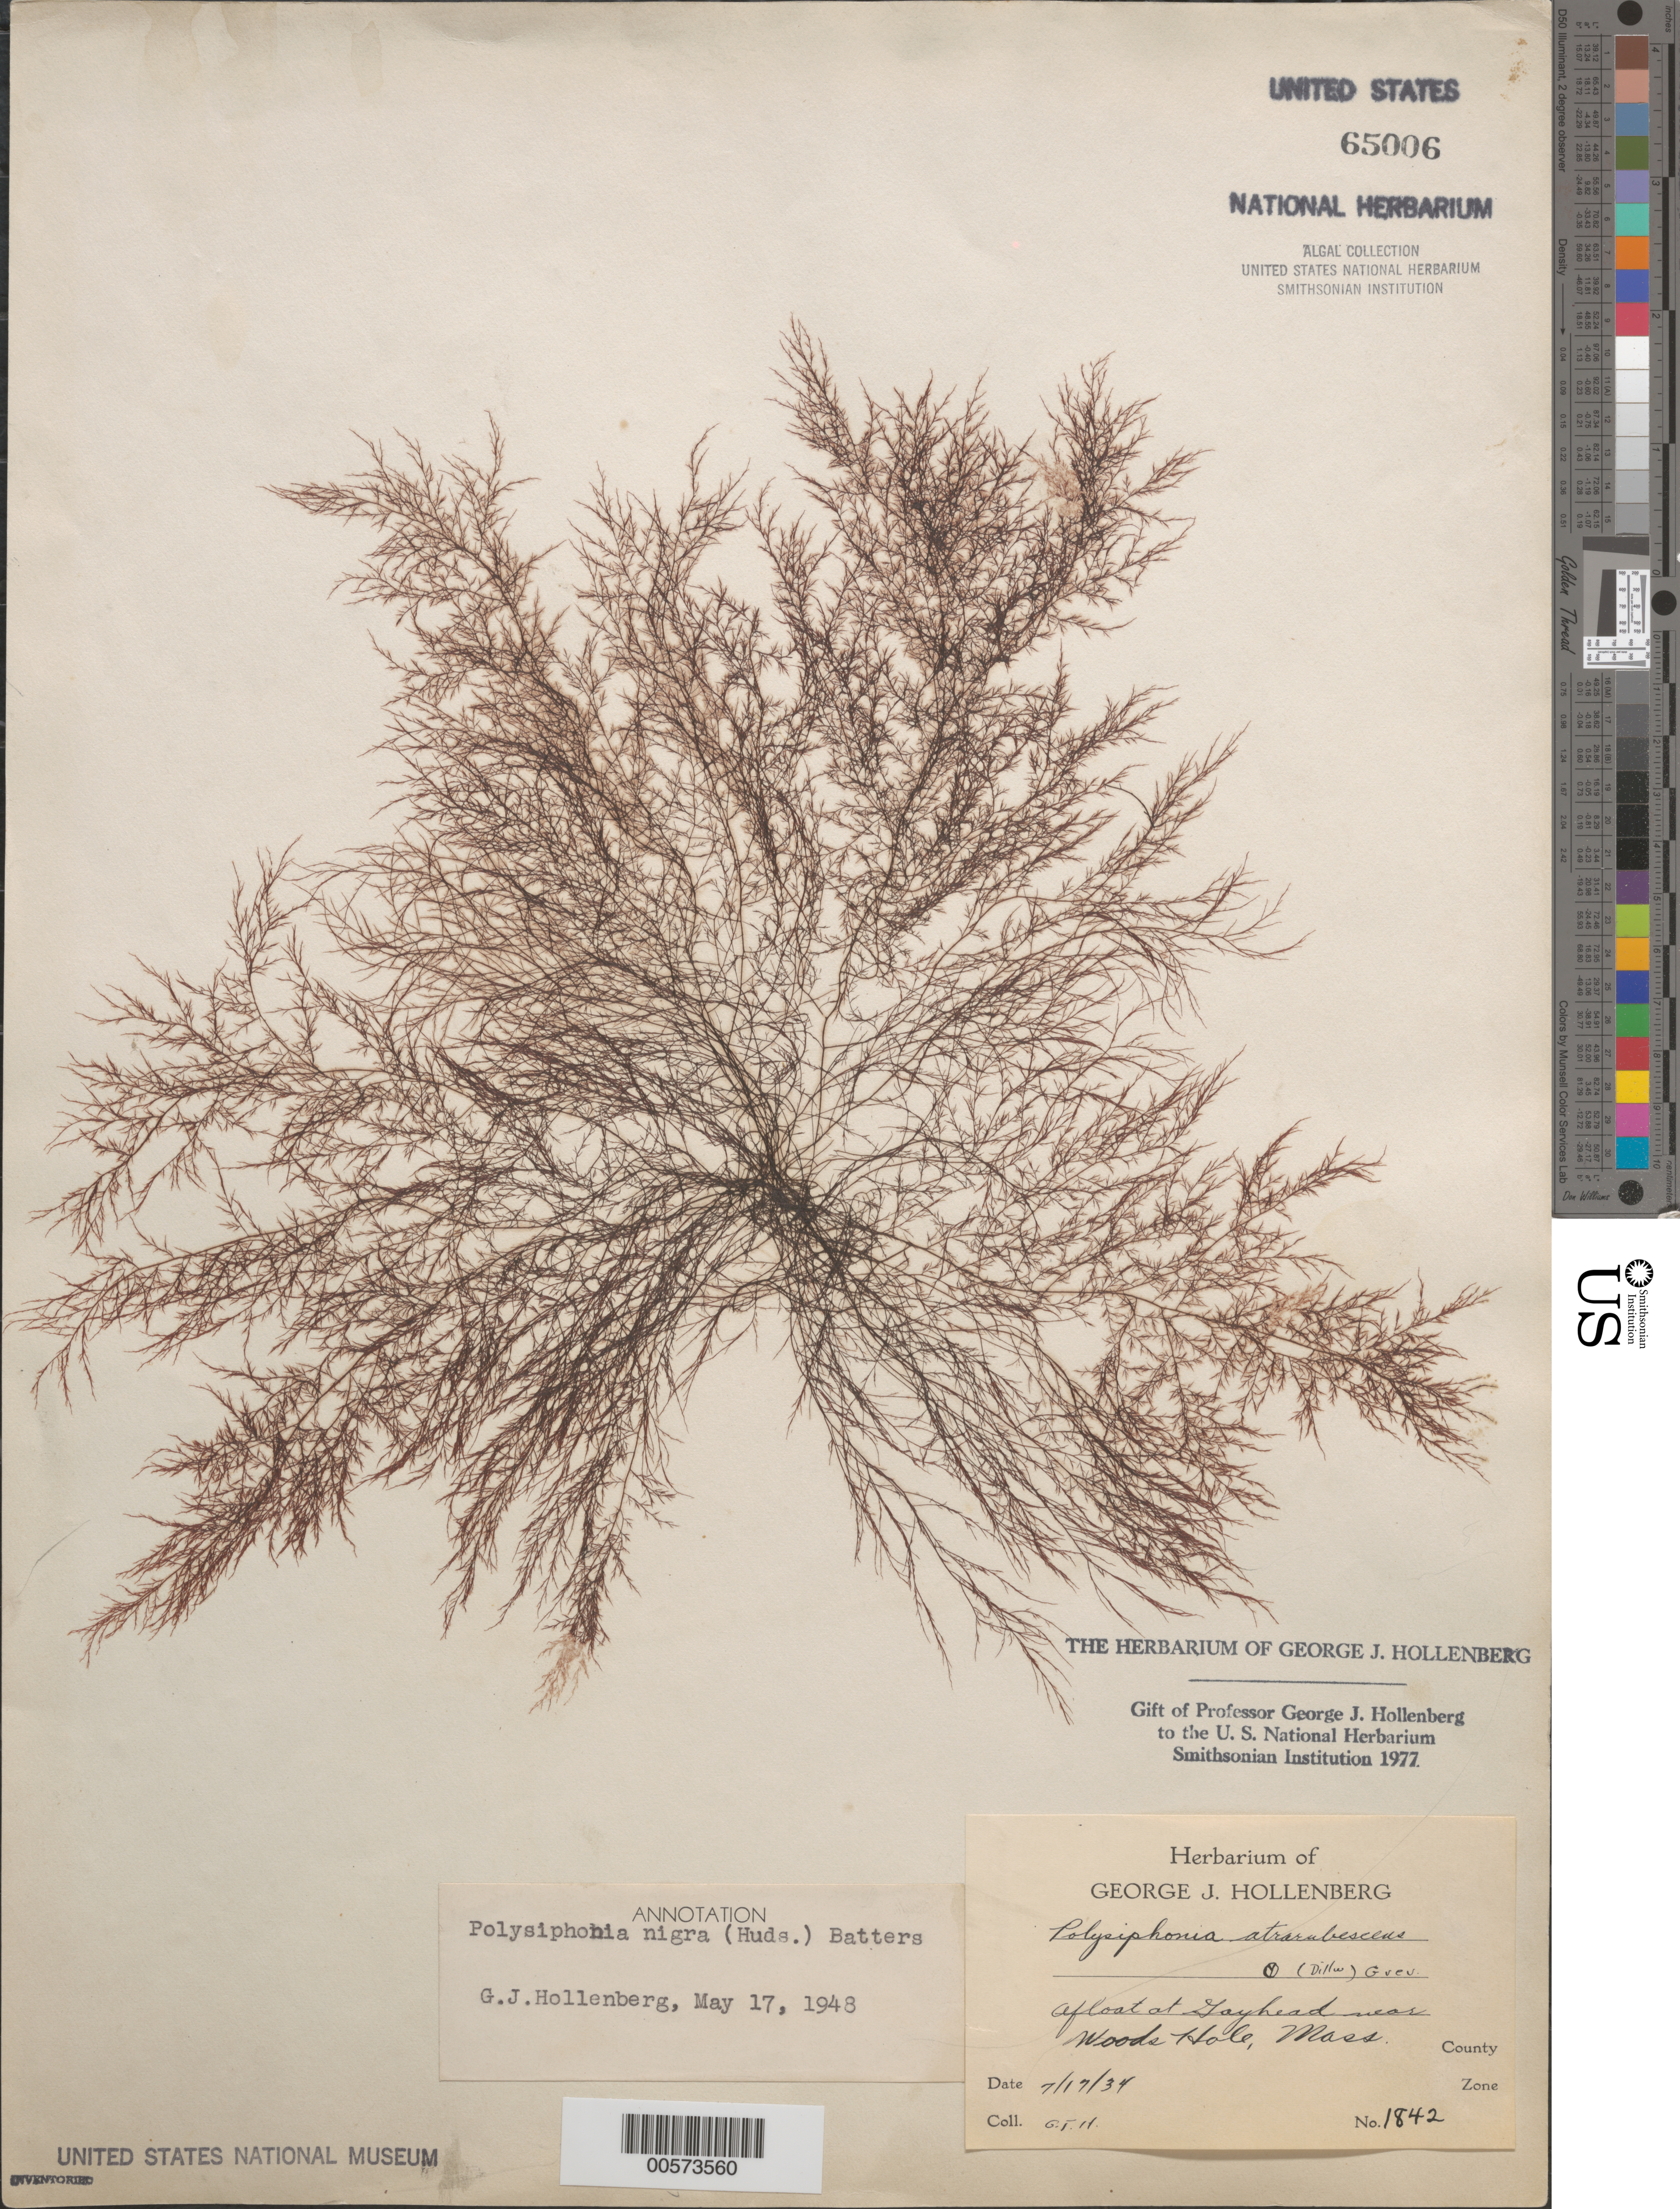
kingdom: Plantae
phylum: Rhodophyta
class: Florideophyceae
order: Ceramiales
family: Rhodomelaceae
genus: Vertebrata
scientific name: Vertebrata nigra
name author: (Hudson) Diaz-Tapia & Maggs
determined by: Algae name updating Project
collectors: G. Hollenberg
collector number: GJH 1842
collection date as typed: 17 Jul 1934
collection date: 1934-07-17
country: United States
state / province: Massachusetts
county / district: Dukes County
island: Martha's Vineyard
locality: Gay Head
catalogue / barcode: US 65006